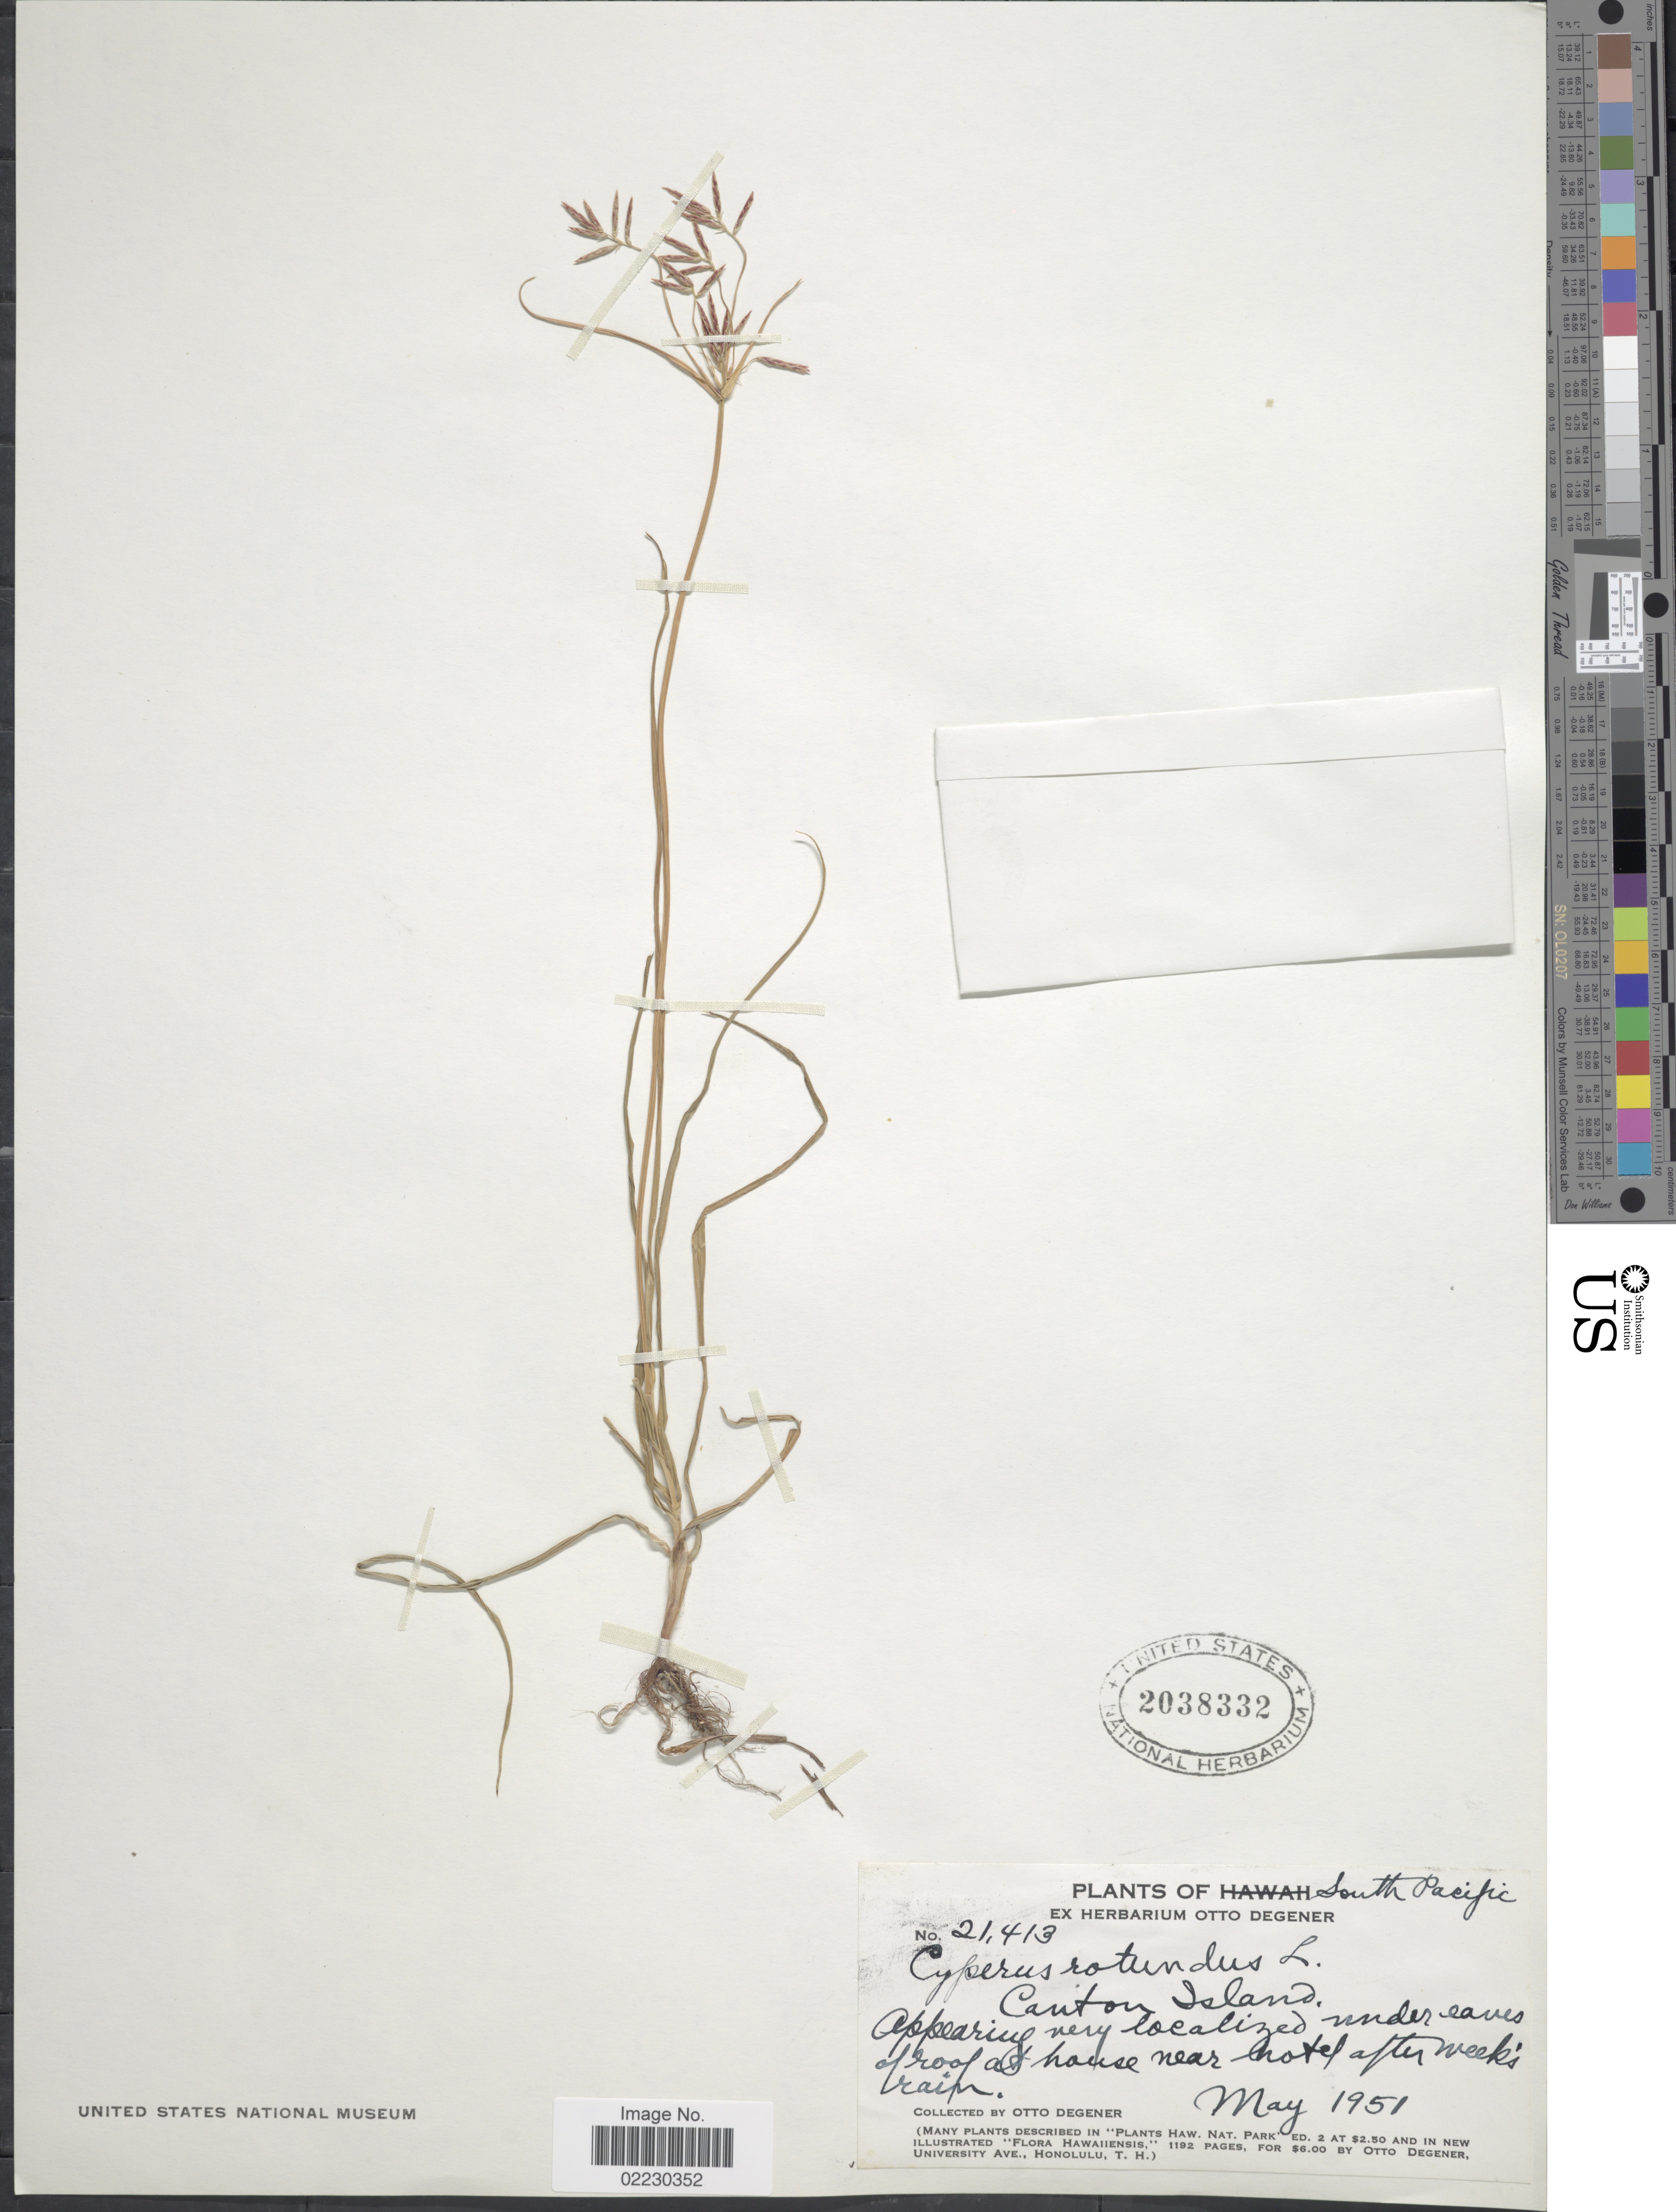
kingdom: Plantae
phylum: Tracheophyta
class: Liliopsida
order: Poales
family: Cyperaceae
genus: Cyperus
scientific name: Cyperus rotundus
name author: L.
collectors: O. Degener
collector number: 21413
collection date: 1951-05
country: Kiribati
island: Kanton [Canton] Atoll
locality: South Pacific, Canton Island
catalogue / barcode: US 2038332